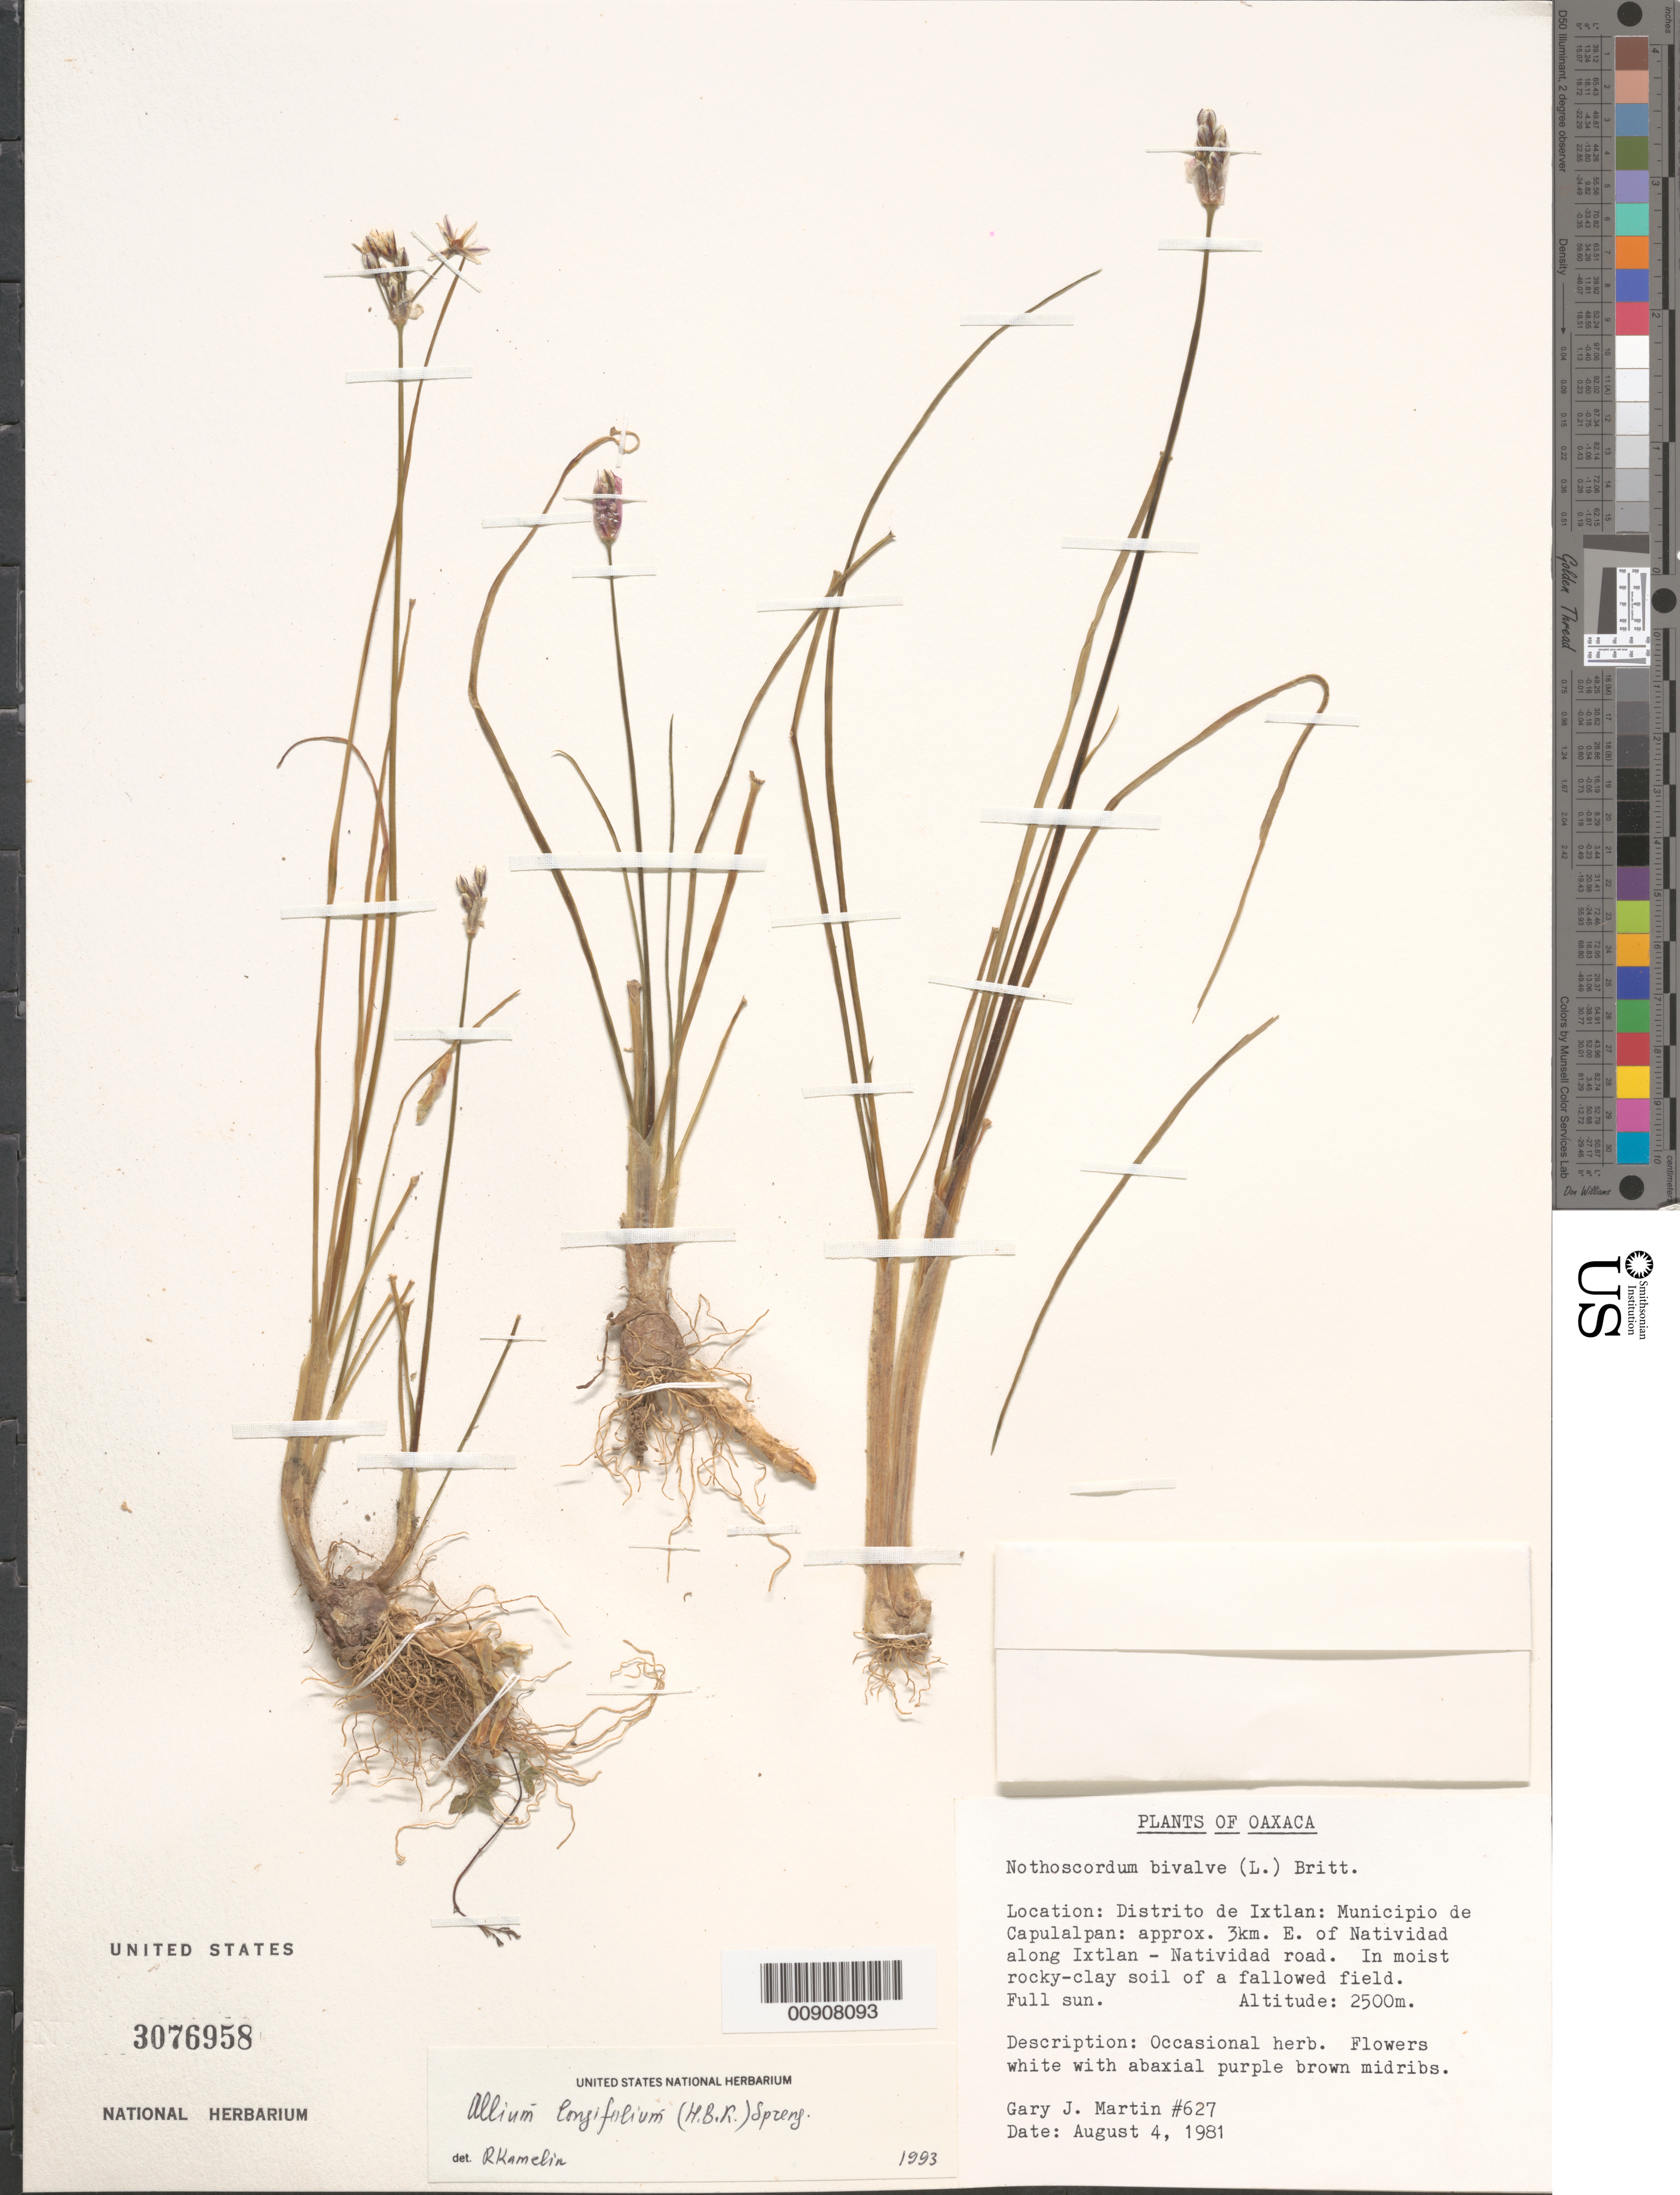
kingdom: Plantae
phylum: Tracheophyta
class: Liliopsida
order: Asparagales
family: Amaryllidaceae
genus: Allium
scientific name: Allium longifolium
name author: (Kunth) Spreng.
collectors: G. J. Martin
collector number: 627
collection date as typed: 04 Aug 1981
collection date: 1981-08-04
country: Mexico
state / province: Oaxaca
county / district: Ixtlán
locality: Oaxaca: Distrito de Ixtlán: Municipio de Capulalpan: approx. 3 km. E of Natividad along Ixtlán - Natividad road.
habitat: In moist rocky-clay soil of fallowed field. Full sun.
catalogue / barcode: US 3076958